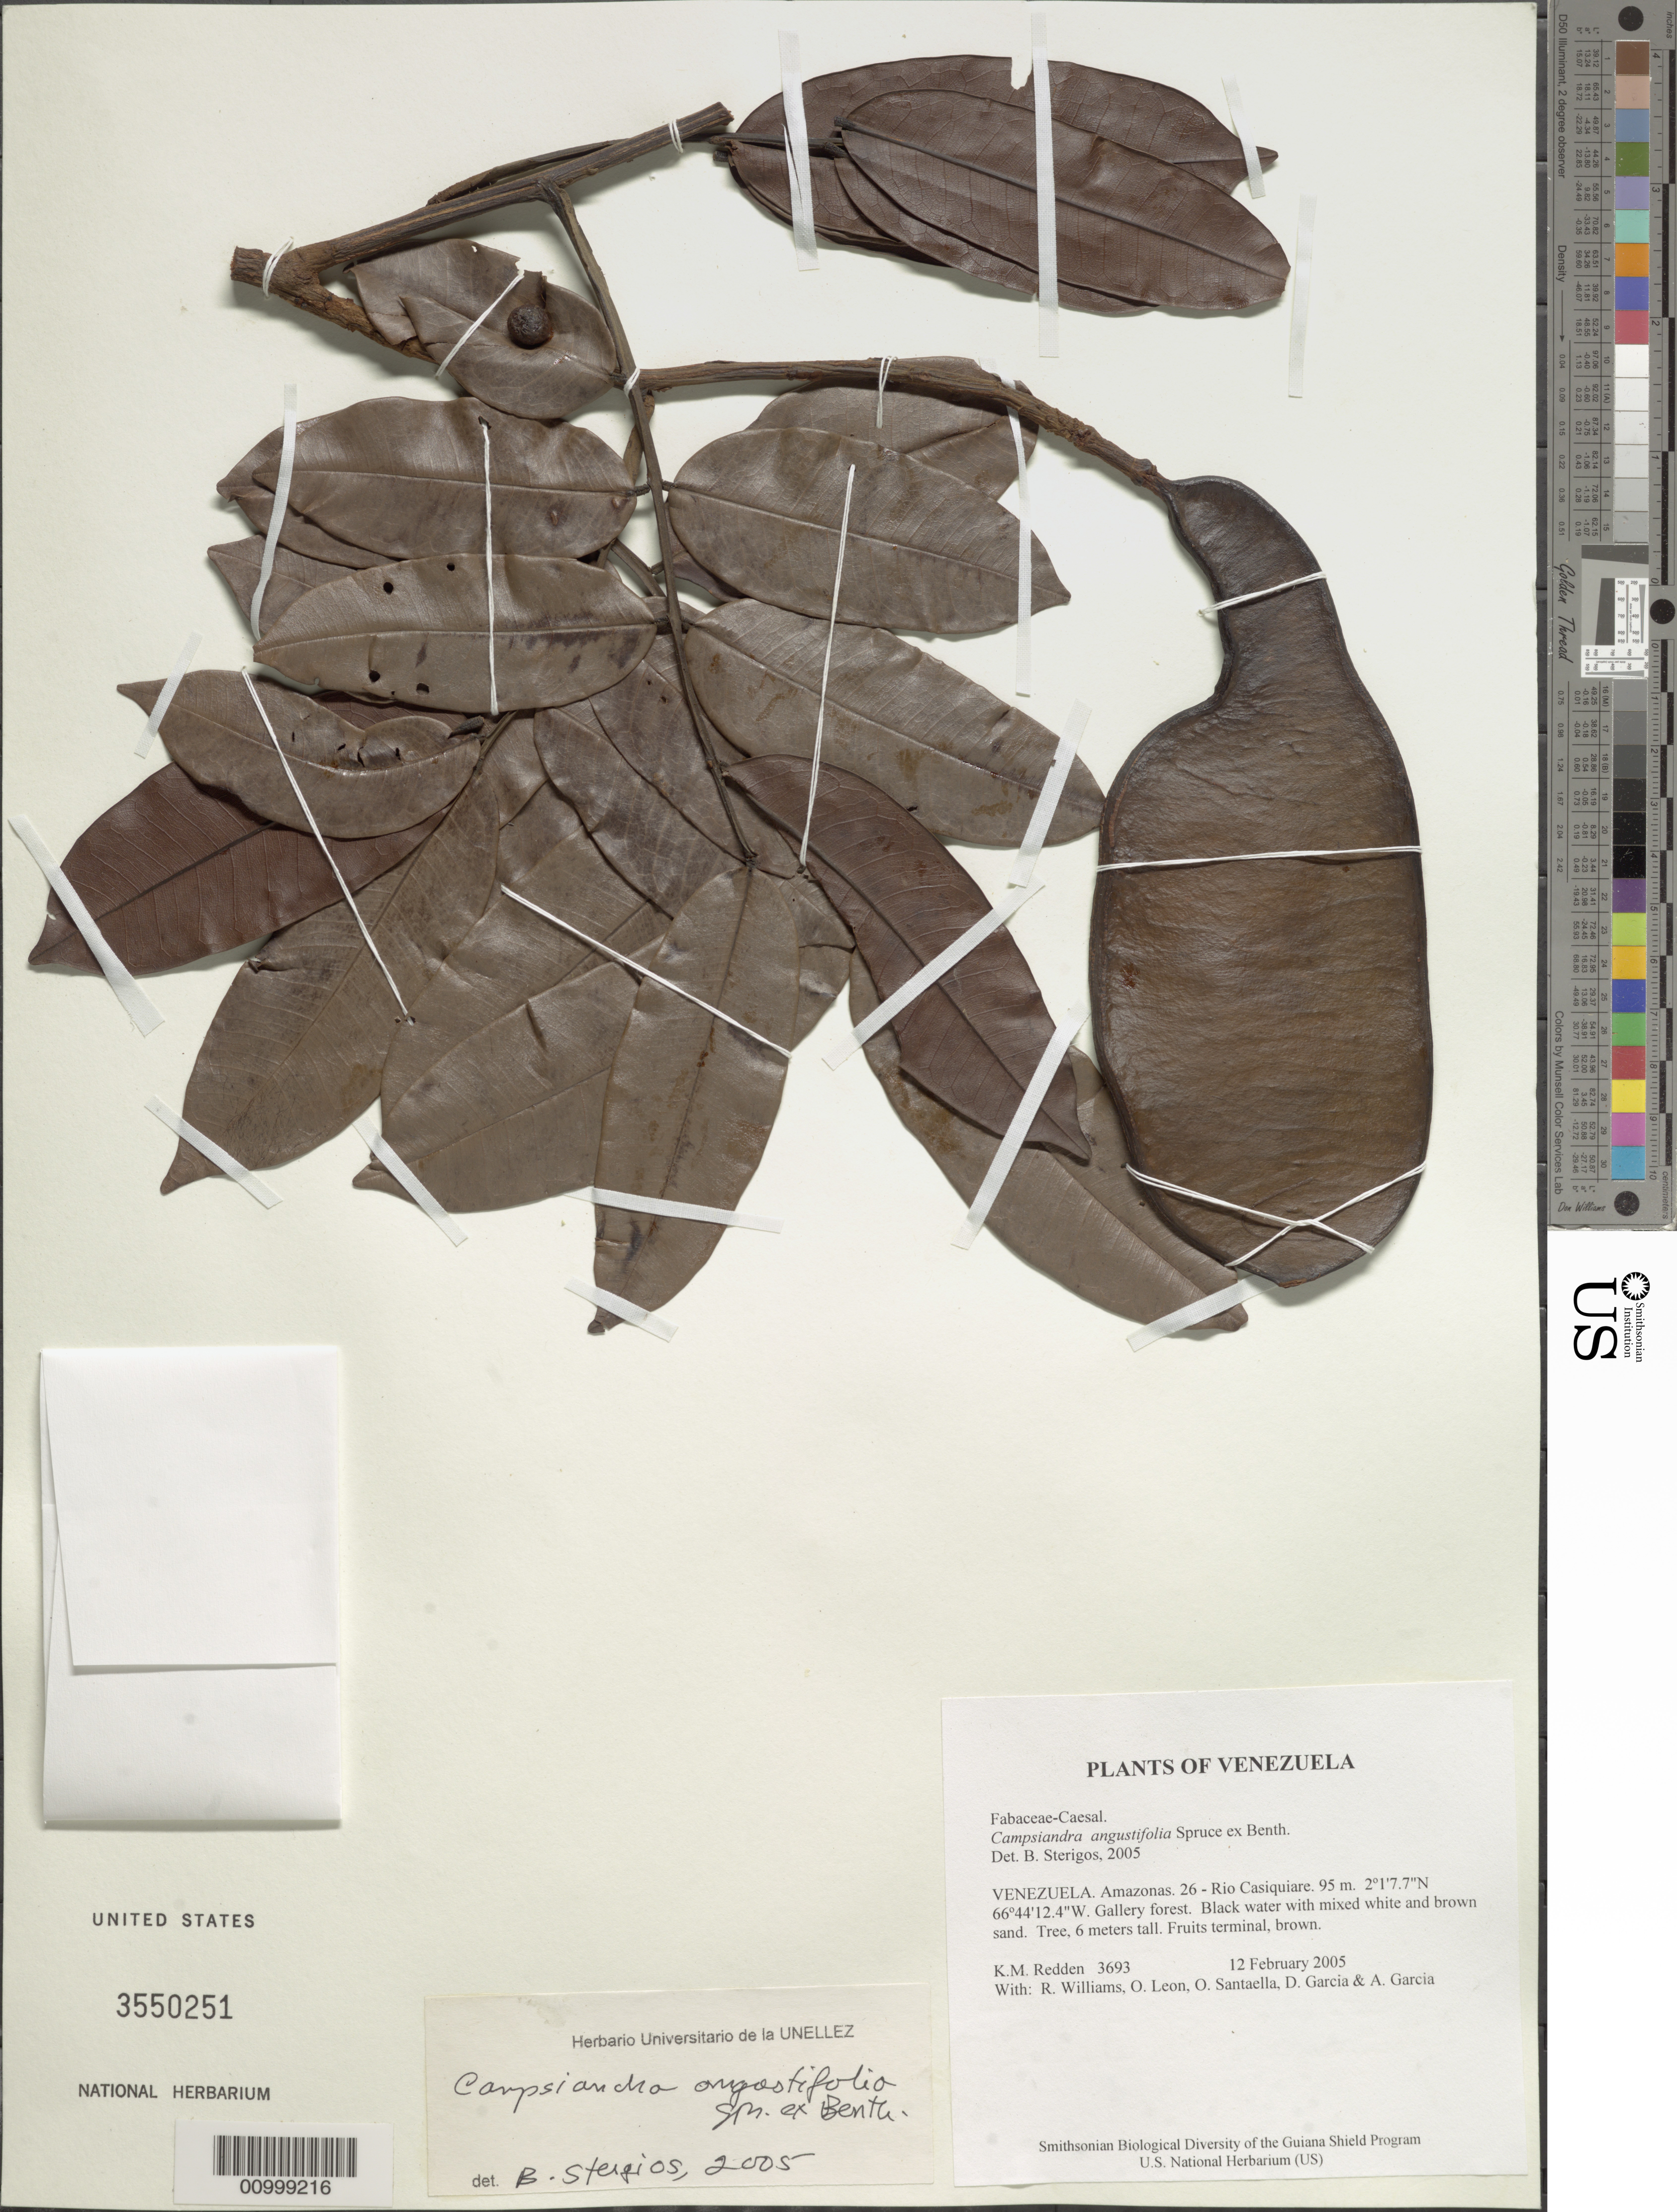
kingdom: Plantae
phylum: Tracheophyta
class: Magnoliopsida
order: Fabales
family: Fabaceae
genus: Campsiandra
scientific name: Campsiandra angustifolia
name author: Spruce ex Benth.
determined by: Stergois, B., (PORT), Univ. Nac. Exp. de los Llanos Ezequiel Zamora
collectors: K. M. Redden, R. Williams, O. León, O. Santaella, D. Garcia & A. Garcia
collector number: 3693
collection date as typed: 12 February 2005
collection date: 2005-02-12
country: Venezuela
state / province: Amazonas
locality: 26 - Rio Casiquiare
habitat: Gallery forest. Black water with mixed white and brown sand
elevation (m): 95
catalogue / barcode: US 3550251